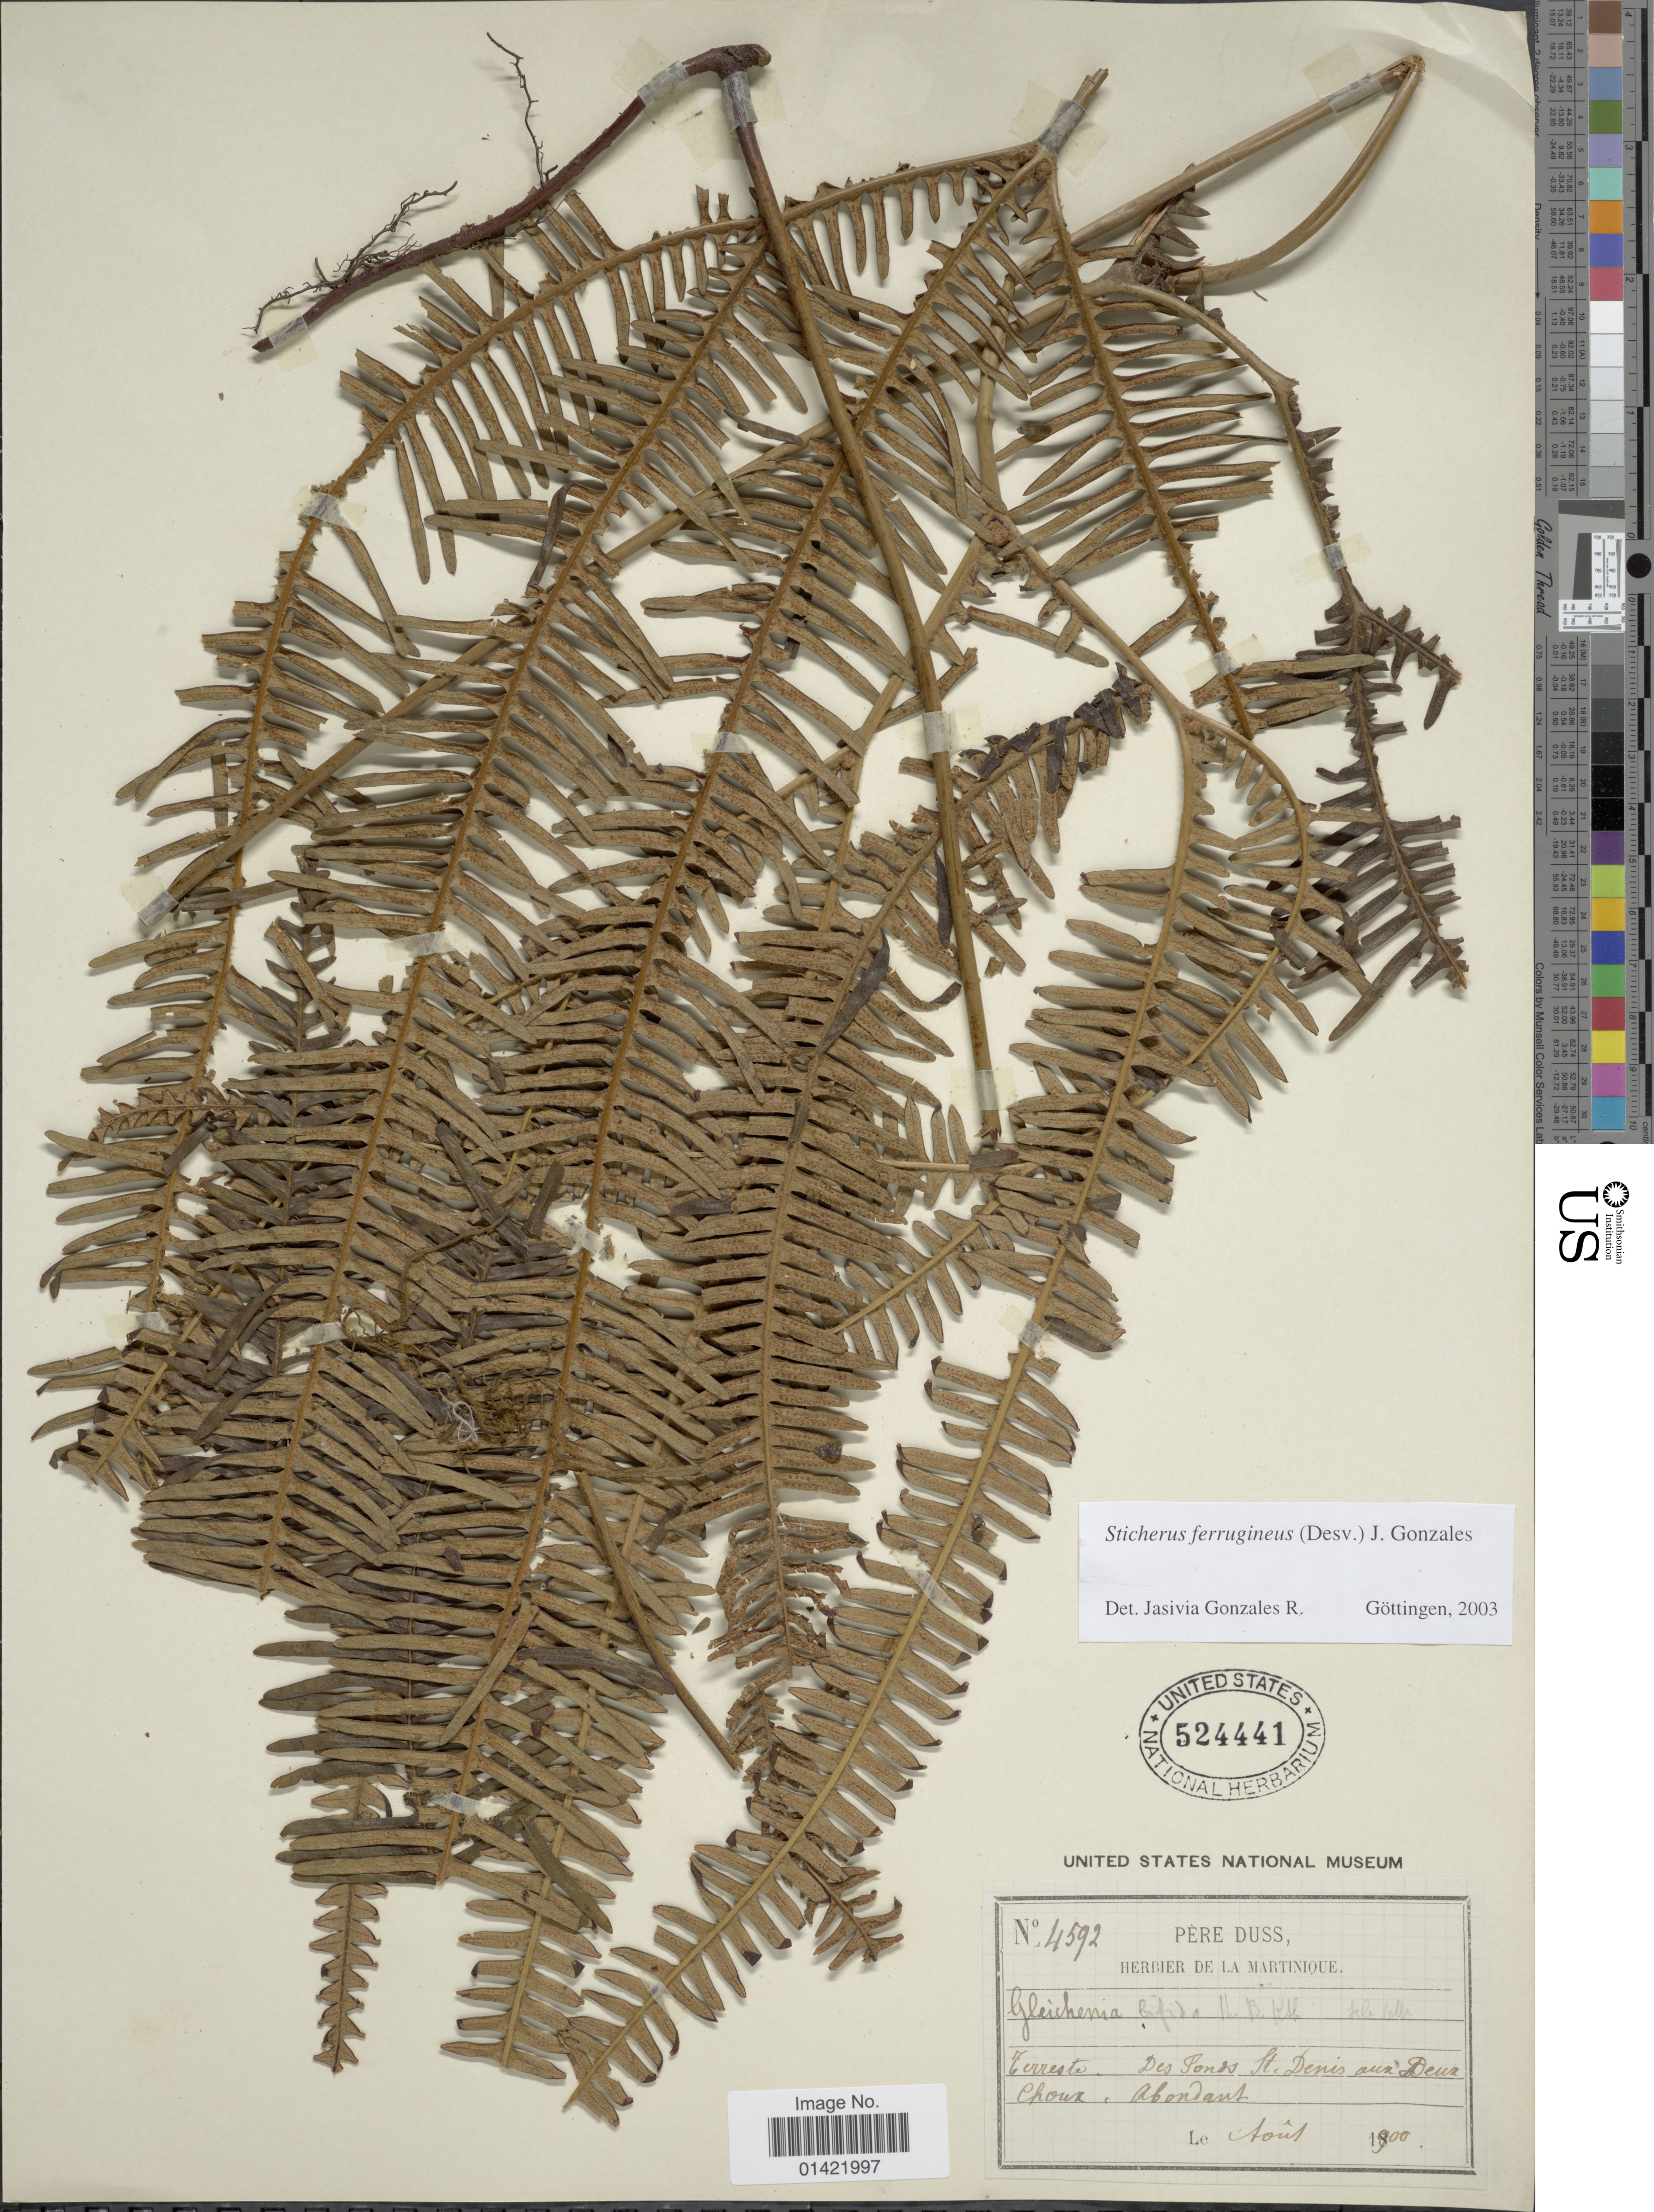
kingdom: Plantae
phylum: Tracheophyta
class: Polypodiopsida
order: Gleicheniales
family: Gleicheniaceae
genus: Sticherus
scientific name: Sticherus ferrugineus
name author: (Desv.) J. Gonzales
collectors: Père Duss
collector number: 4592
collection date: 1900-08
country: Martinique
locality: Terreste. Des Fonds. St. Denis aux Deuz Choux.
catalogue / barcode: US 524441